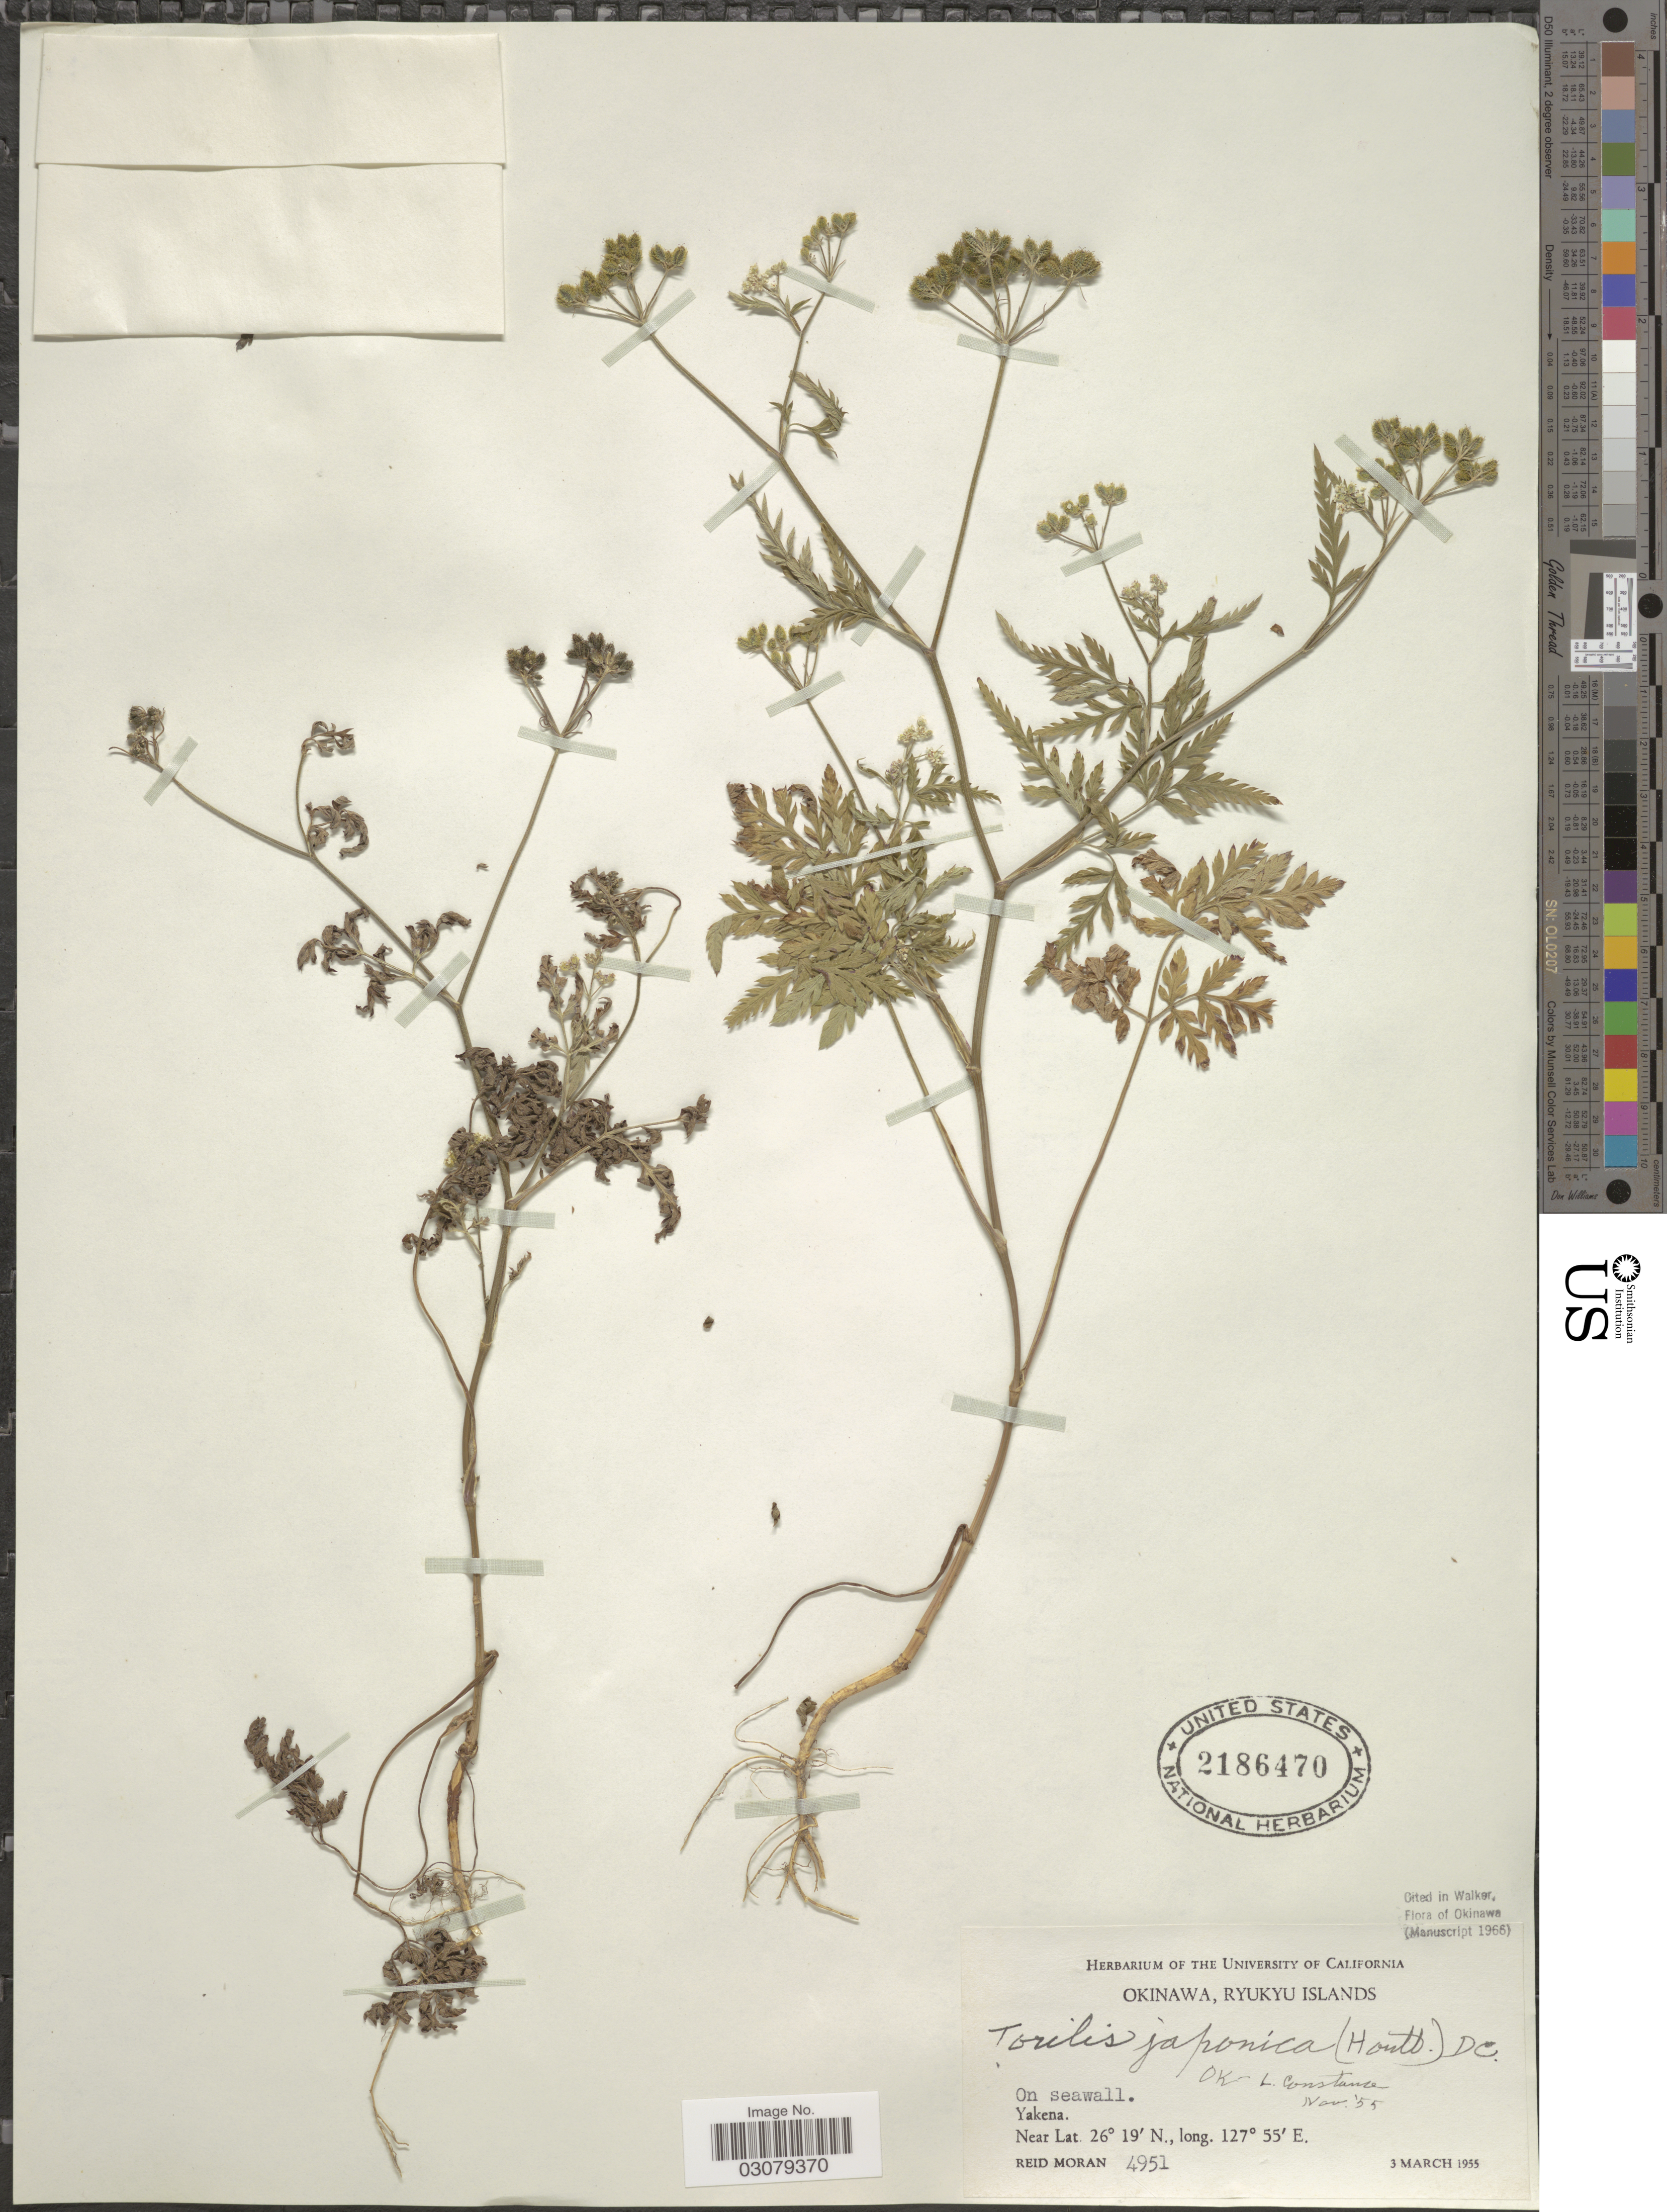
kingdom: Plantae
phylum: Tracheophyta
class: Magnoliopsida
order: Apiales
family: Apiaceae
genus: Torilis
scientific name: Torilis japonica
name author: (Houtt.) DC.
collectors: R. V. Moran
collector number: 4951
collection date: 1955-03-03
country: Japan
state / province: Okinawa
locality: Ryukyu Islands. Yakena.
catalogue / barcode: US 2186470